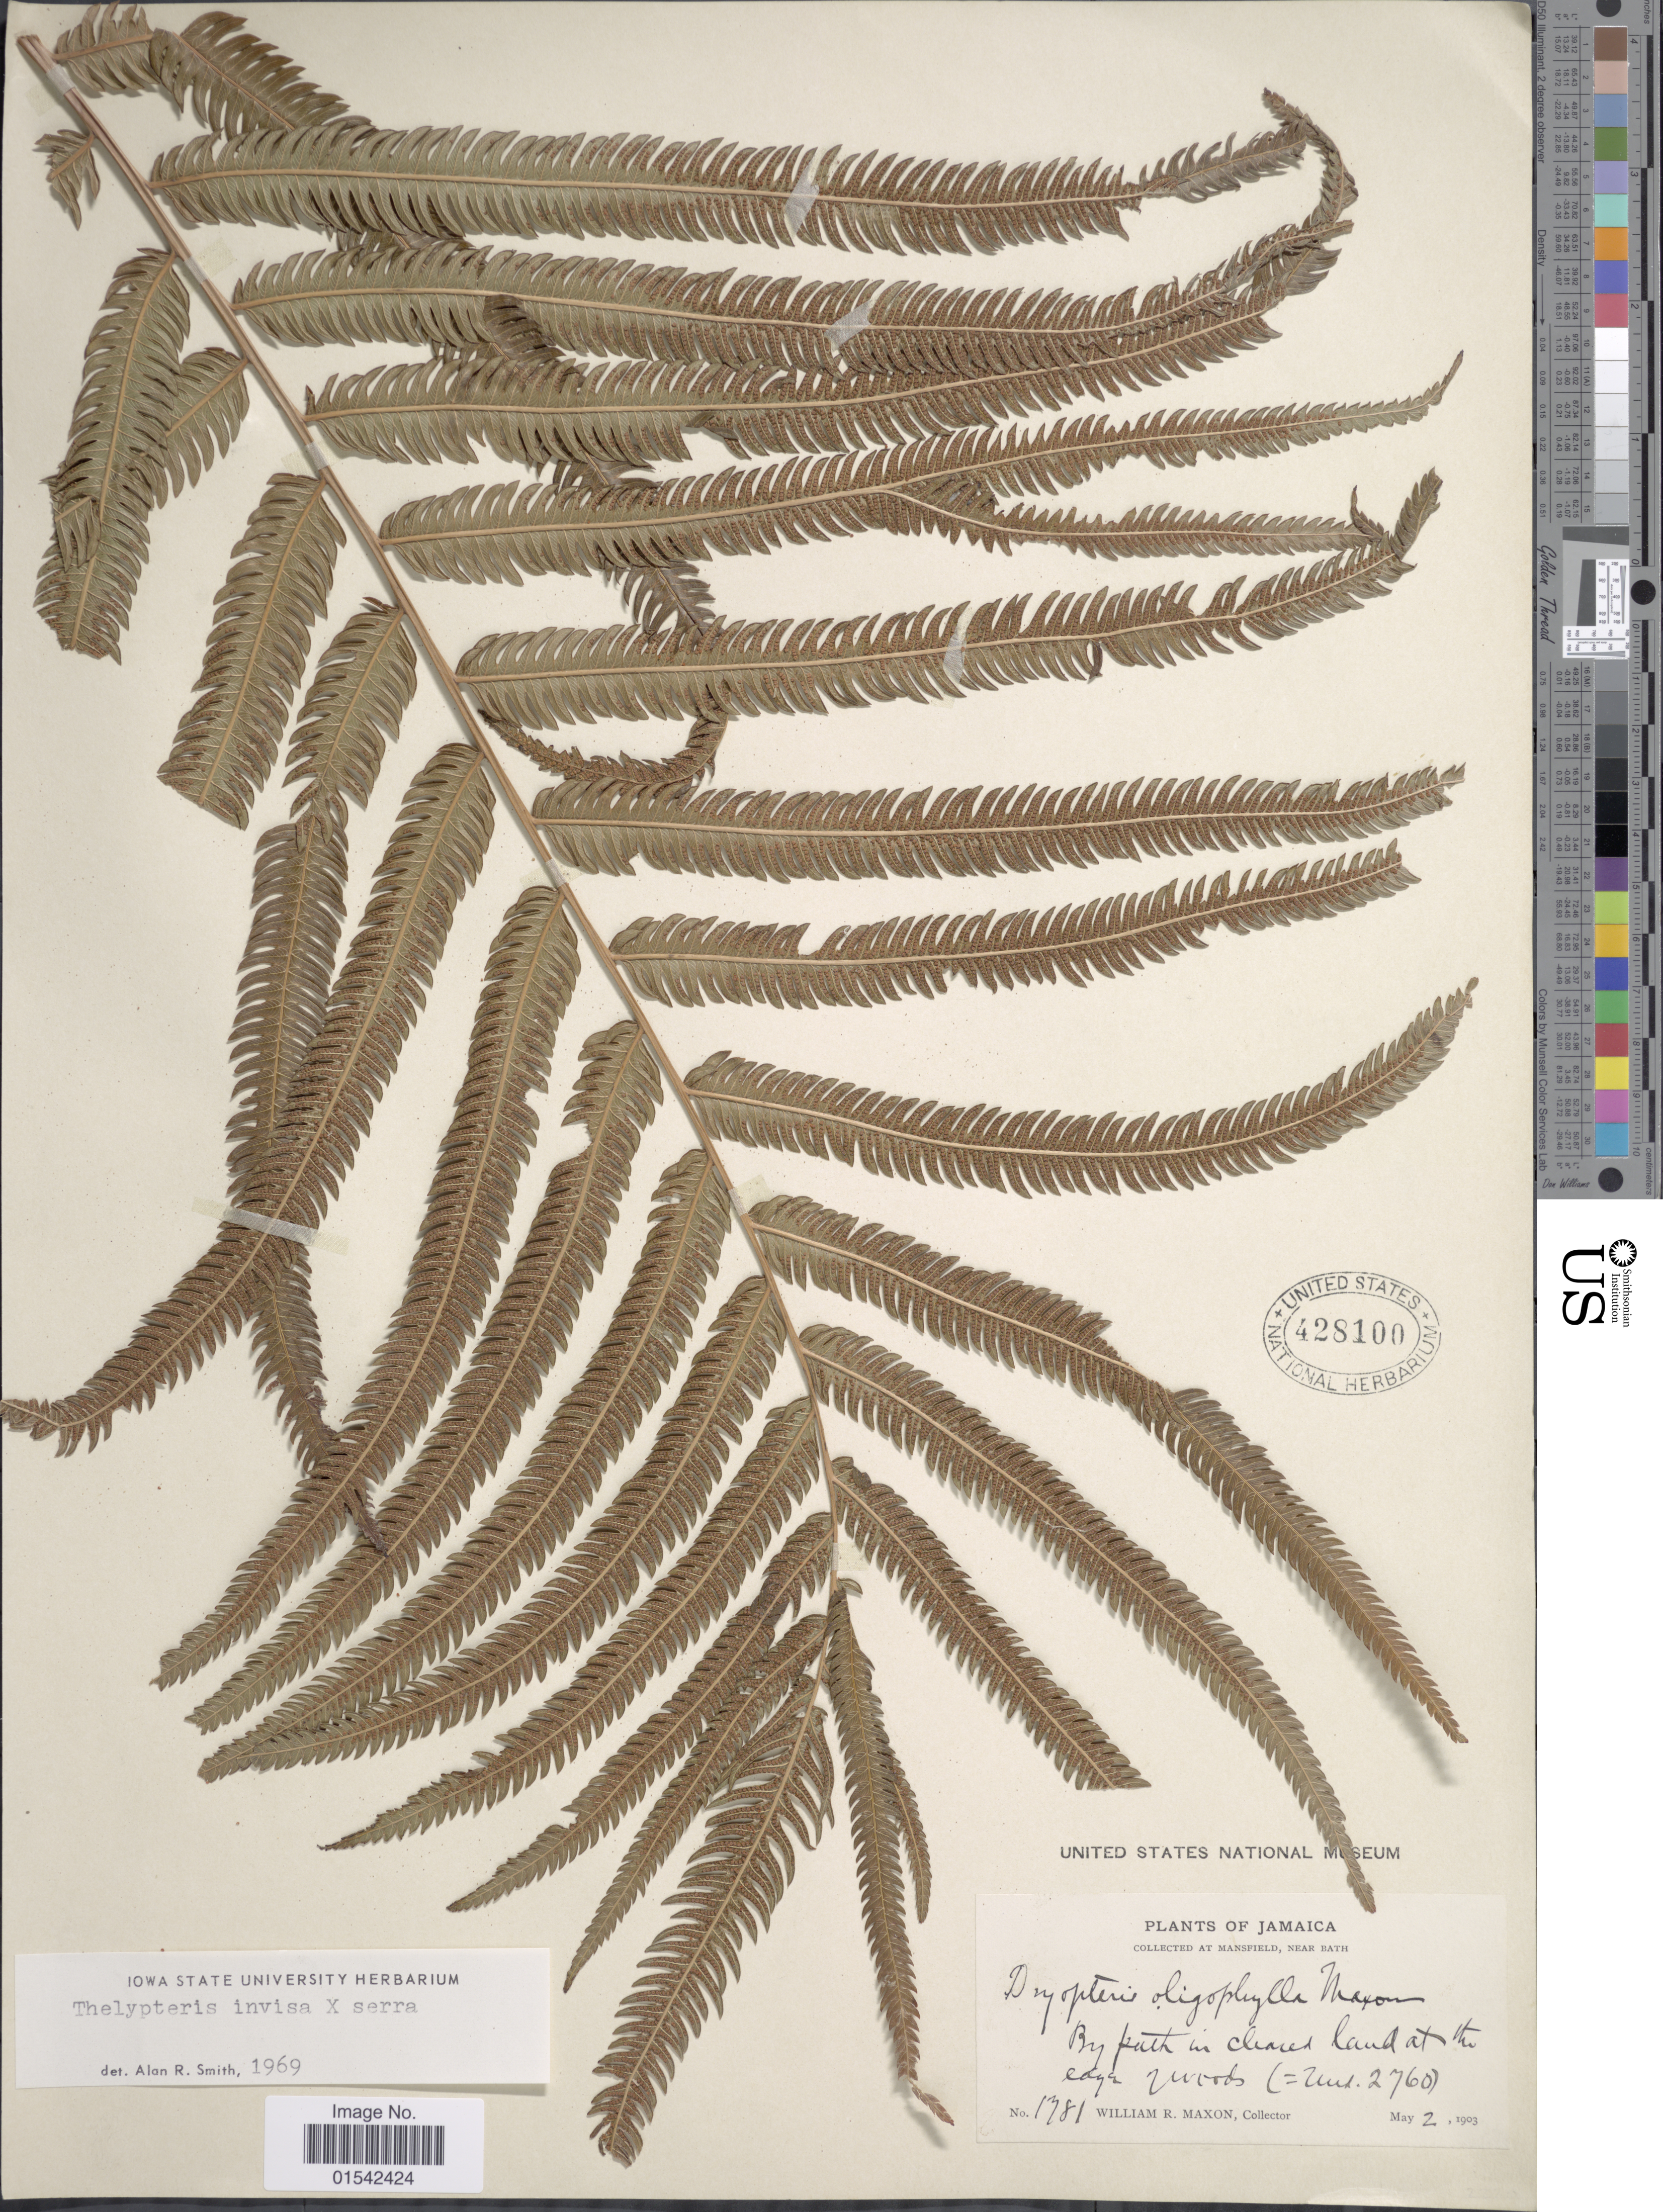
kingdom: Plantae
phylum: Tracheophyta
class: Polypodiopsida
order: Polypodiales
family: Thelypteridaceae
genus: Cyclosorus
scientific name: x C. serra (Sw.) Farw.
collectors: W. R. Maxon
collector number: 1781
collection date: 1903-05-02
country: Jamaica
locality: At Mansfield, near Bath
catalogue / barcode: US 428100